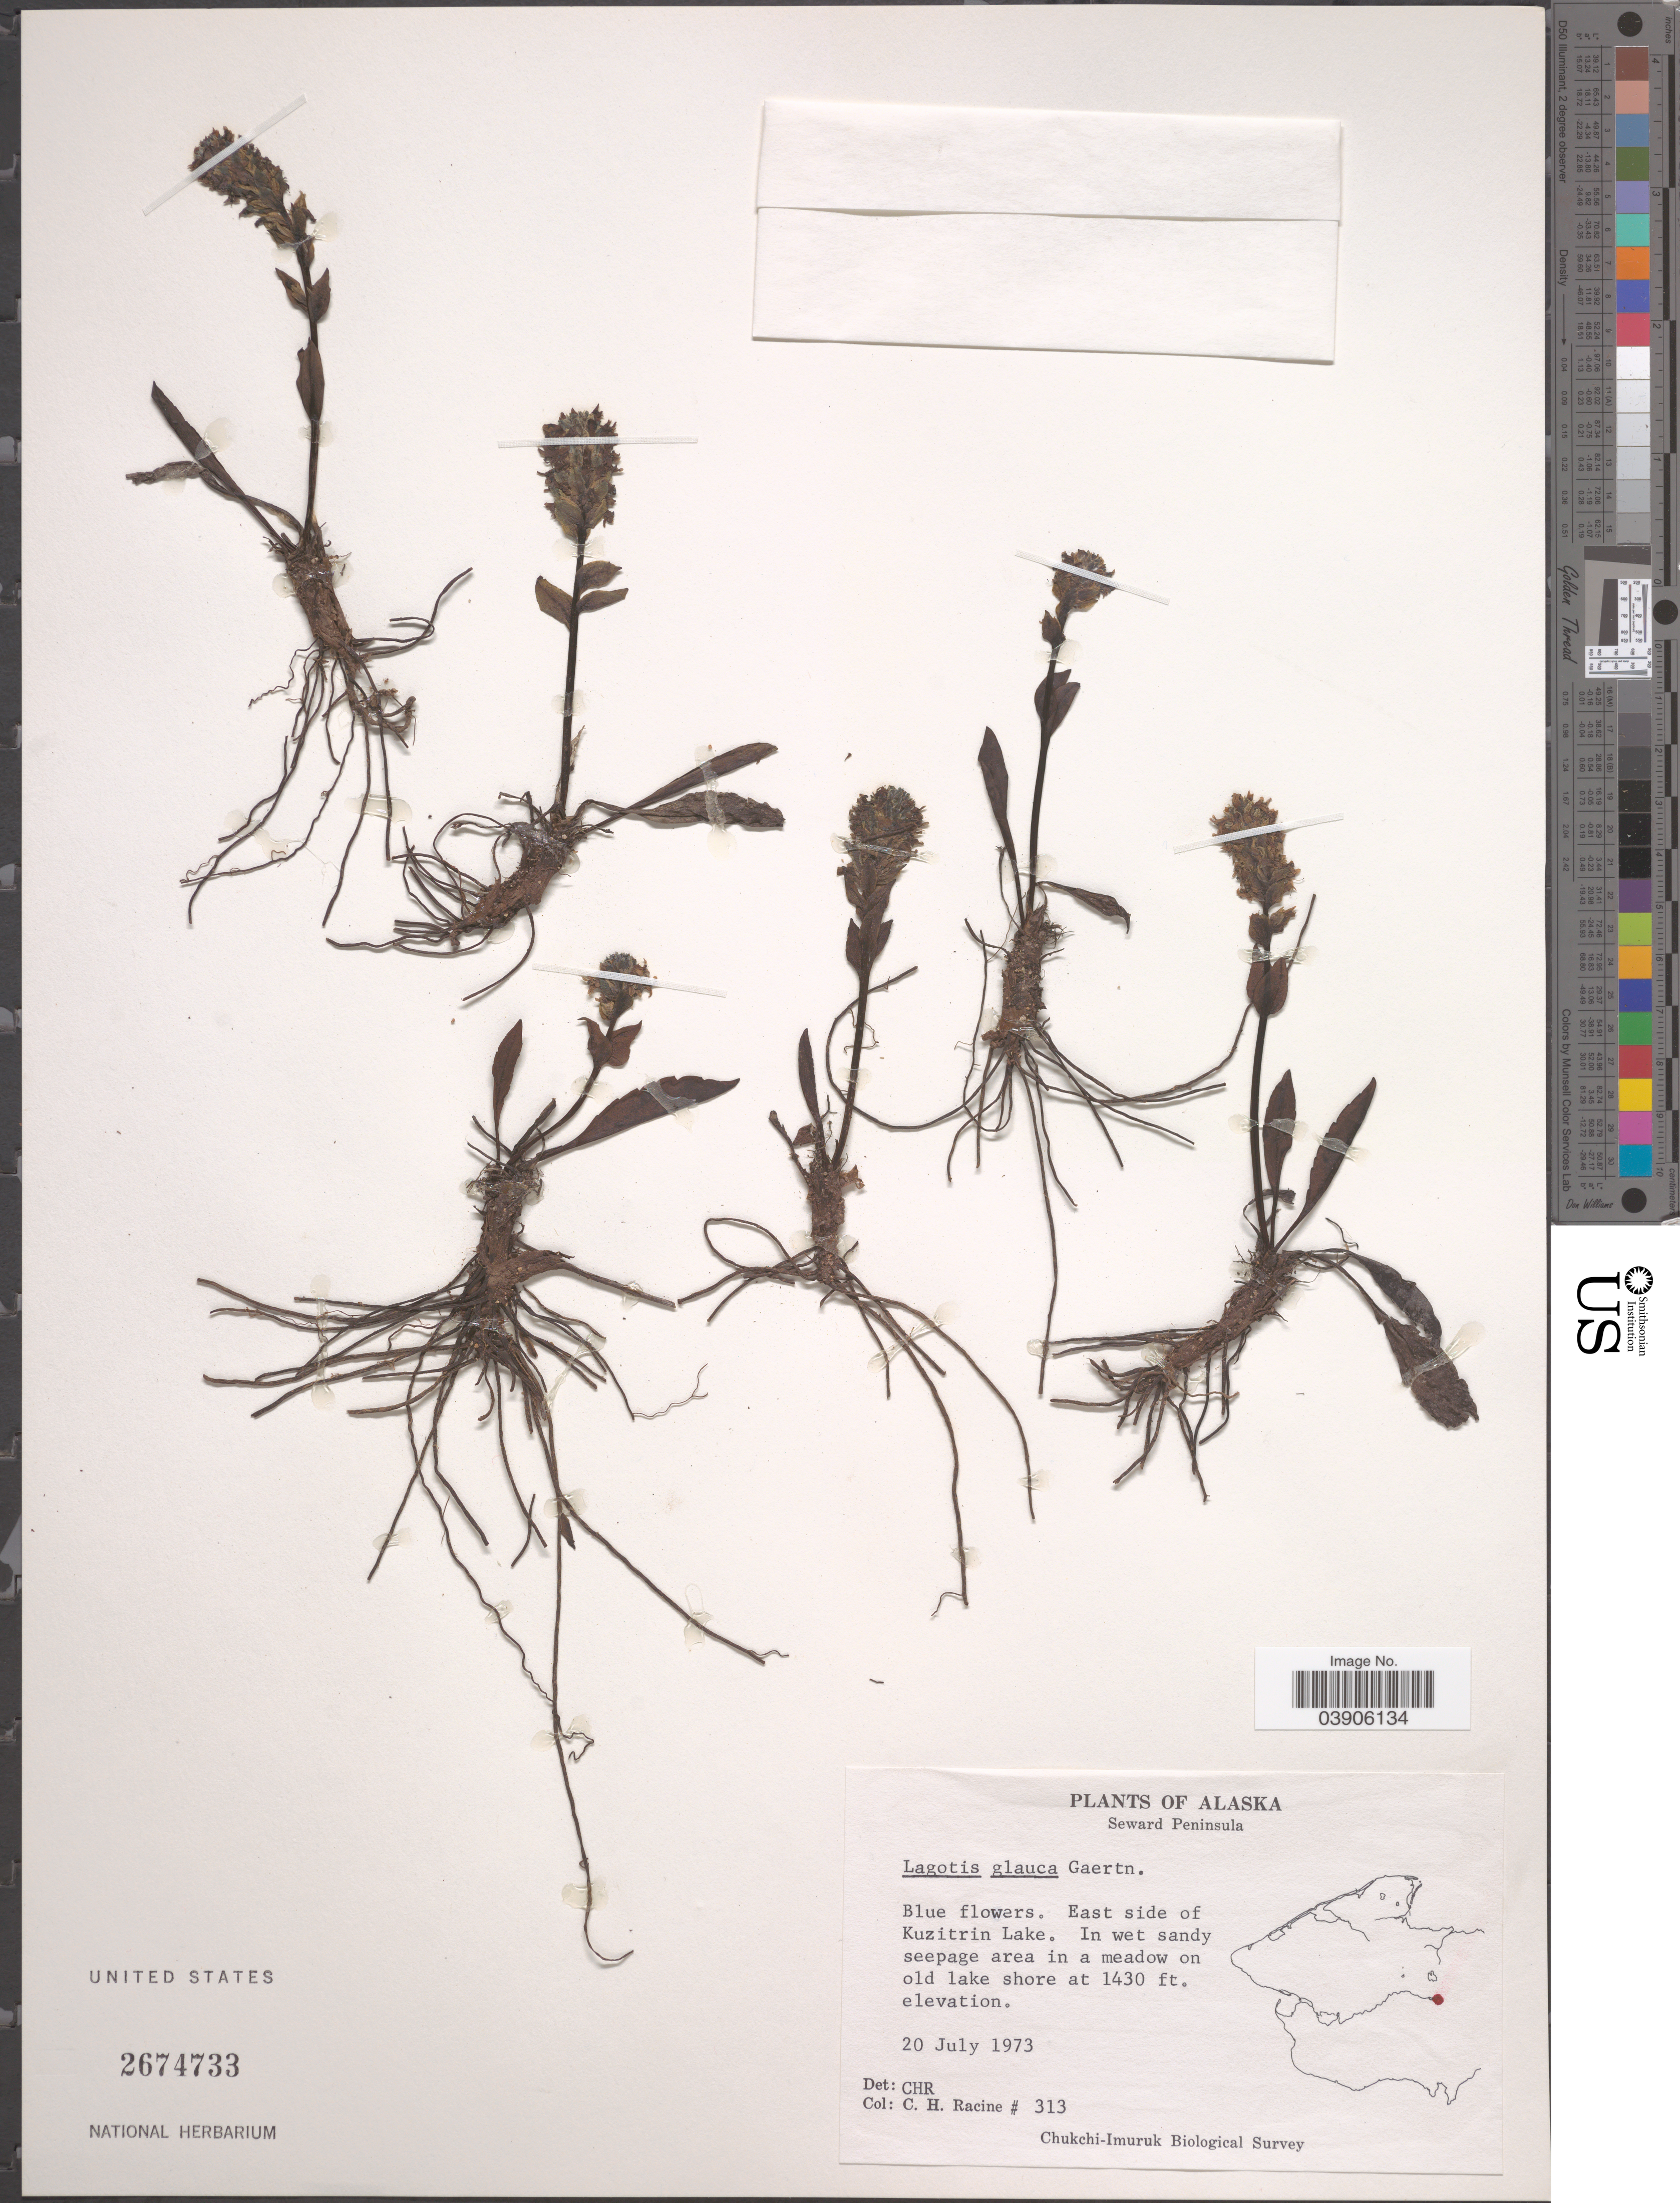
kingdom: Plantae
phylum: Tracheophyta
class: Magnoliopsida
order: Lamiales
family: Plantaginaceae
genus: Lagotis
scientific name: Lagotis glauca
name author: Gaertn.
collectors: C. Racine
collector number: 313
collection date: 1973-07-20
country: United States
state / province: Alaska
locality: Seward Peninsula. East side of Kuzitrin Lake.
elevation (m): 436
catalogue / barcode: US 2674733